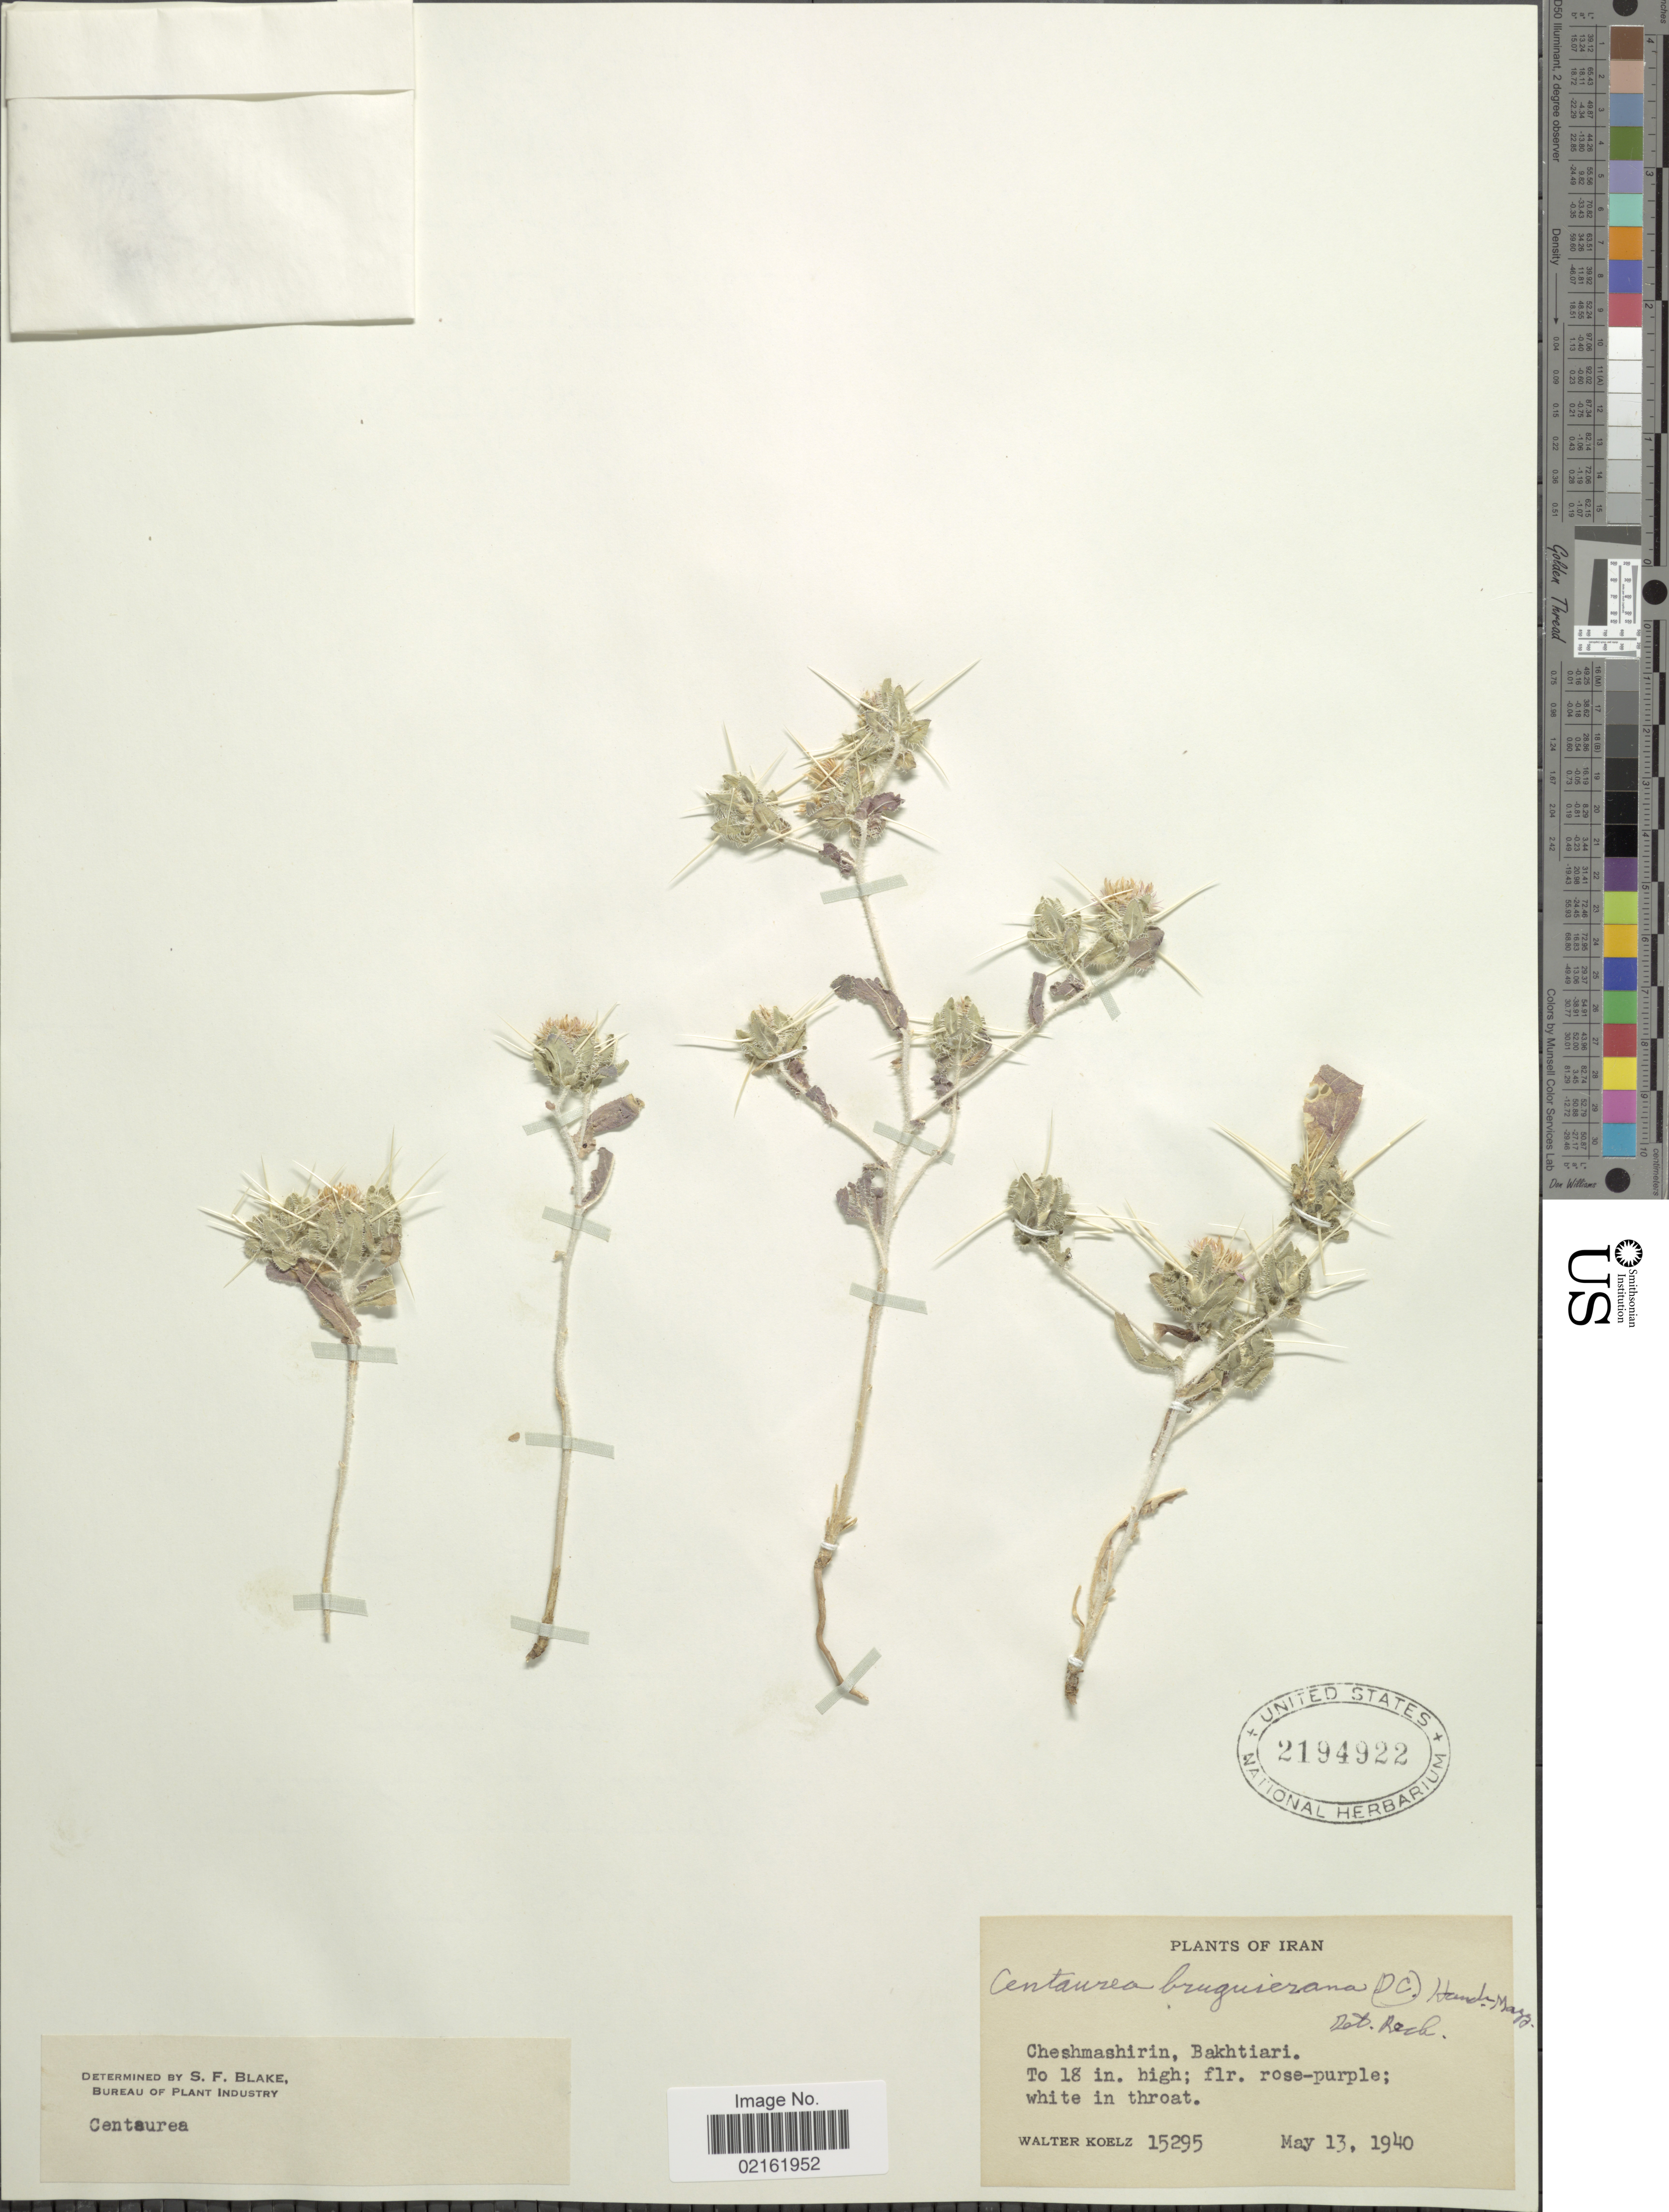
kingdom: Plantae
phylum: Tracheophyta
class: Magnoliopsida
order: Asterales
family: Asteraceae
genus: Centaurea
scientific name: Centaurea bruguierana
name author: (DC.) Hand.-Mazz.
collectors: W. N. Koelz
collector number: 15295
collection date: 1940-05-13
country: Iran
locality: Cheshmashirin, Bakhtiari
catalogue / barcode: US 2194922